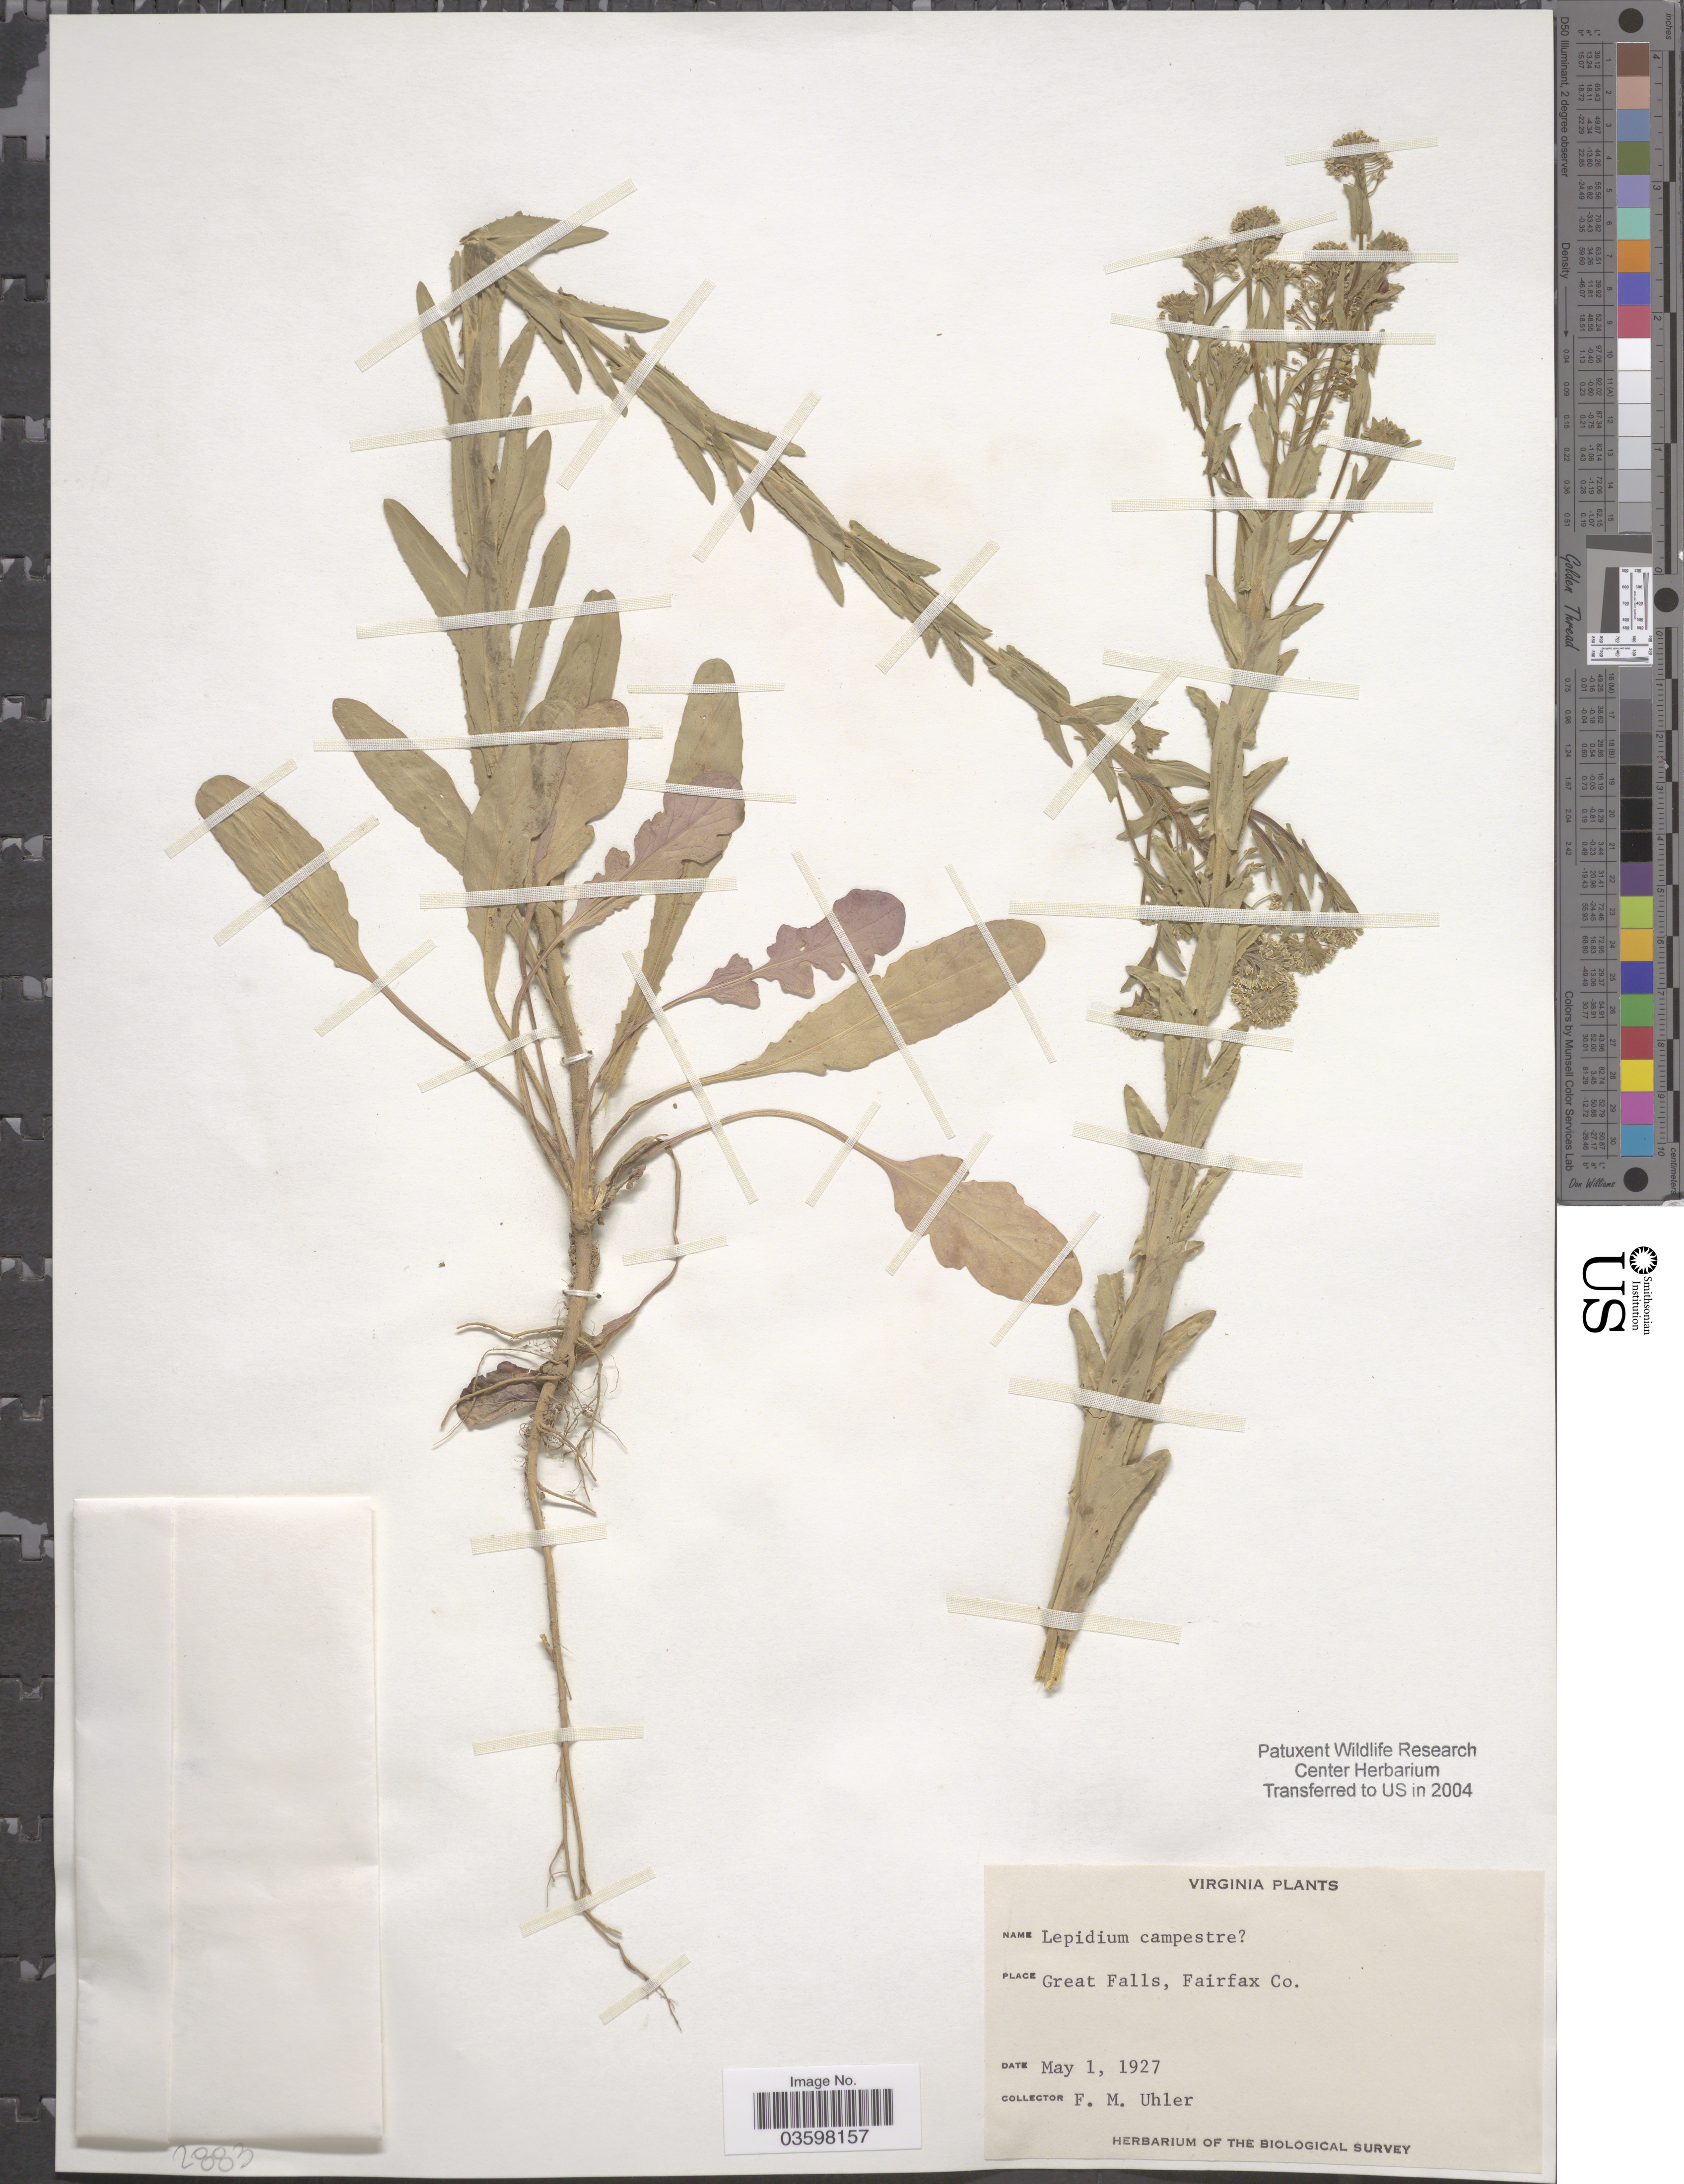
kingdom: Plantae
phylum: Tracheophyta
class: Magnoliopsida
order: Brassicales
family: Brassicaceae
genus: Lepidium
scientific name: Lepidium campestre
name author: (L.) W.T. Aiton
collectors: F. M. Uhler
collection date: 1927-05-01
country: United States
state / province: Virginia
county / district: Fairfax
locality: Great Falls, Fairfax Co.